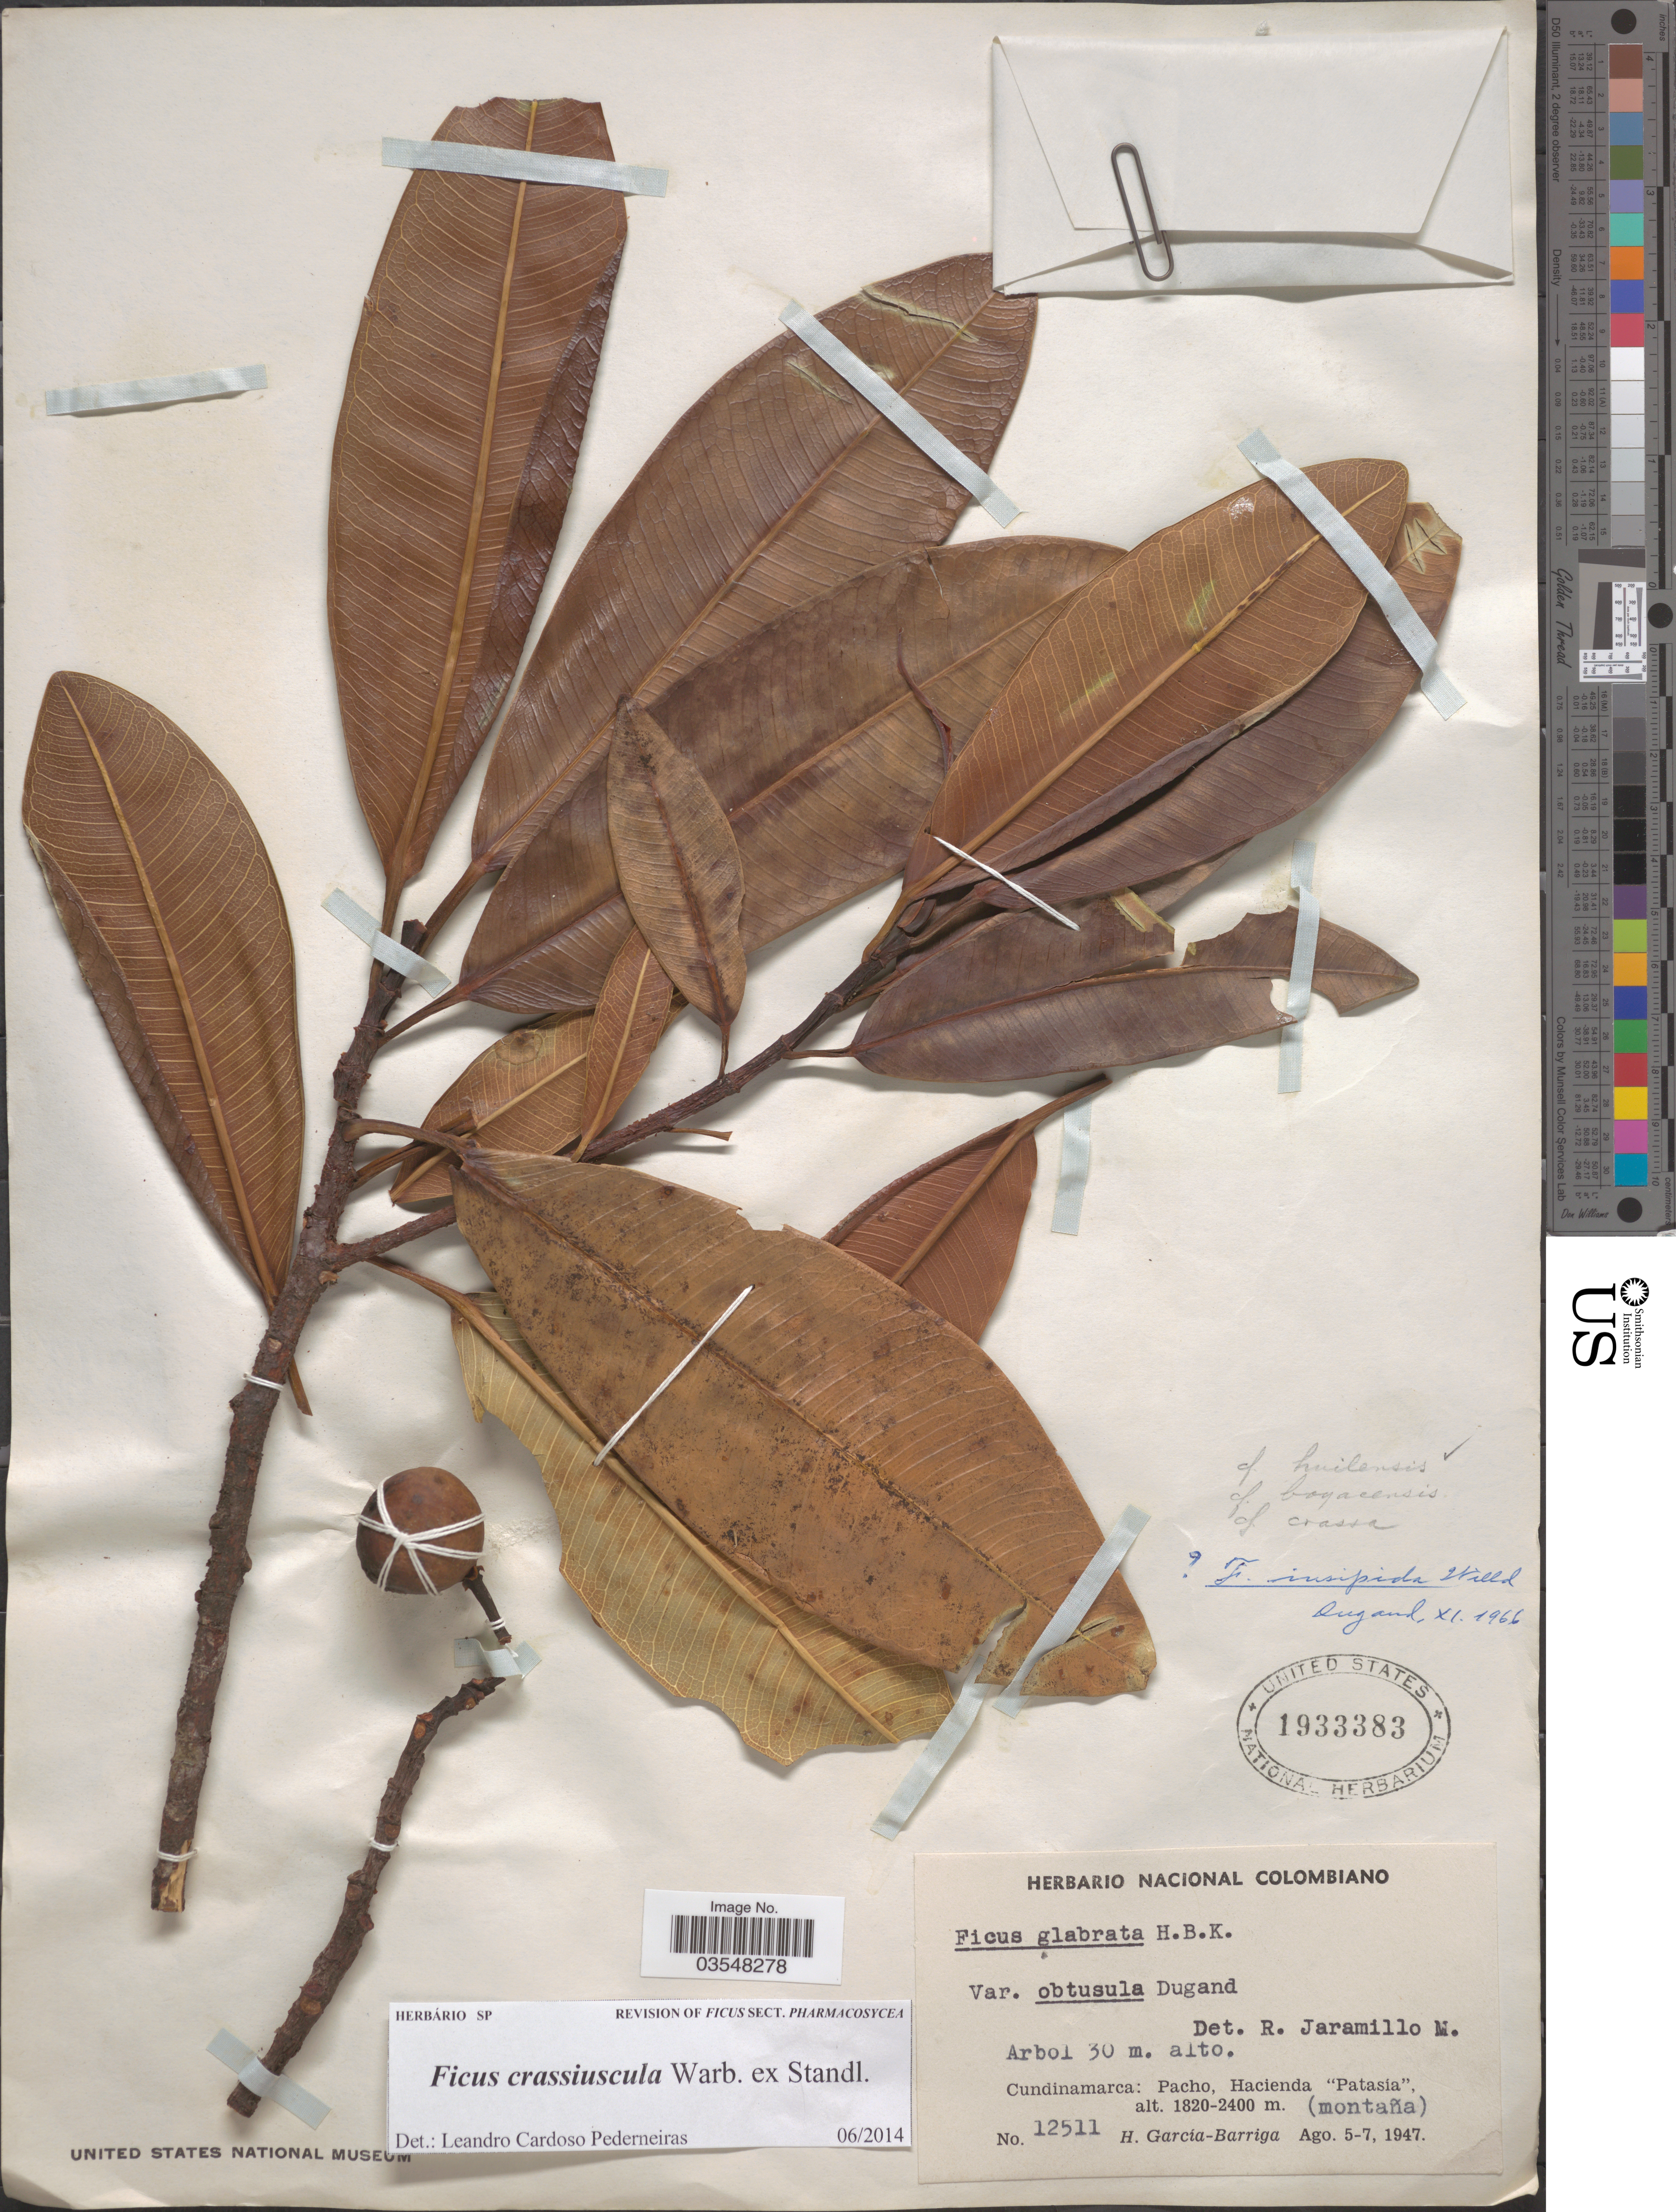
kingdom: Plantae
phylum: Tracheophyta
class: Magnoliopsida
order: Rosales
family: Moraceae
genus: Ficus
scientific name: Ficus crassiuscula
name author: Warb. ex Standl.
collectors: H. García Barriga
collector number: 12511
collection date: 1947-08-05/1947-08-07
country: Colombia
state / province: Cundinamarca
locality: Pacho, Hacienda 'Patasia', (montana).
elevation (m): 1820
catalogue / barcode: US 1933383